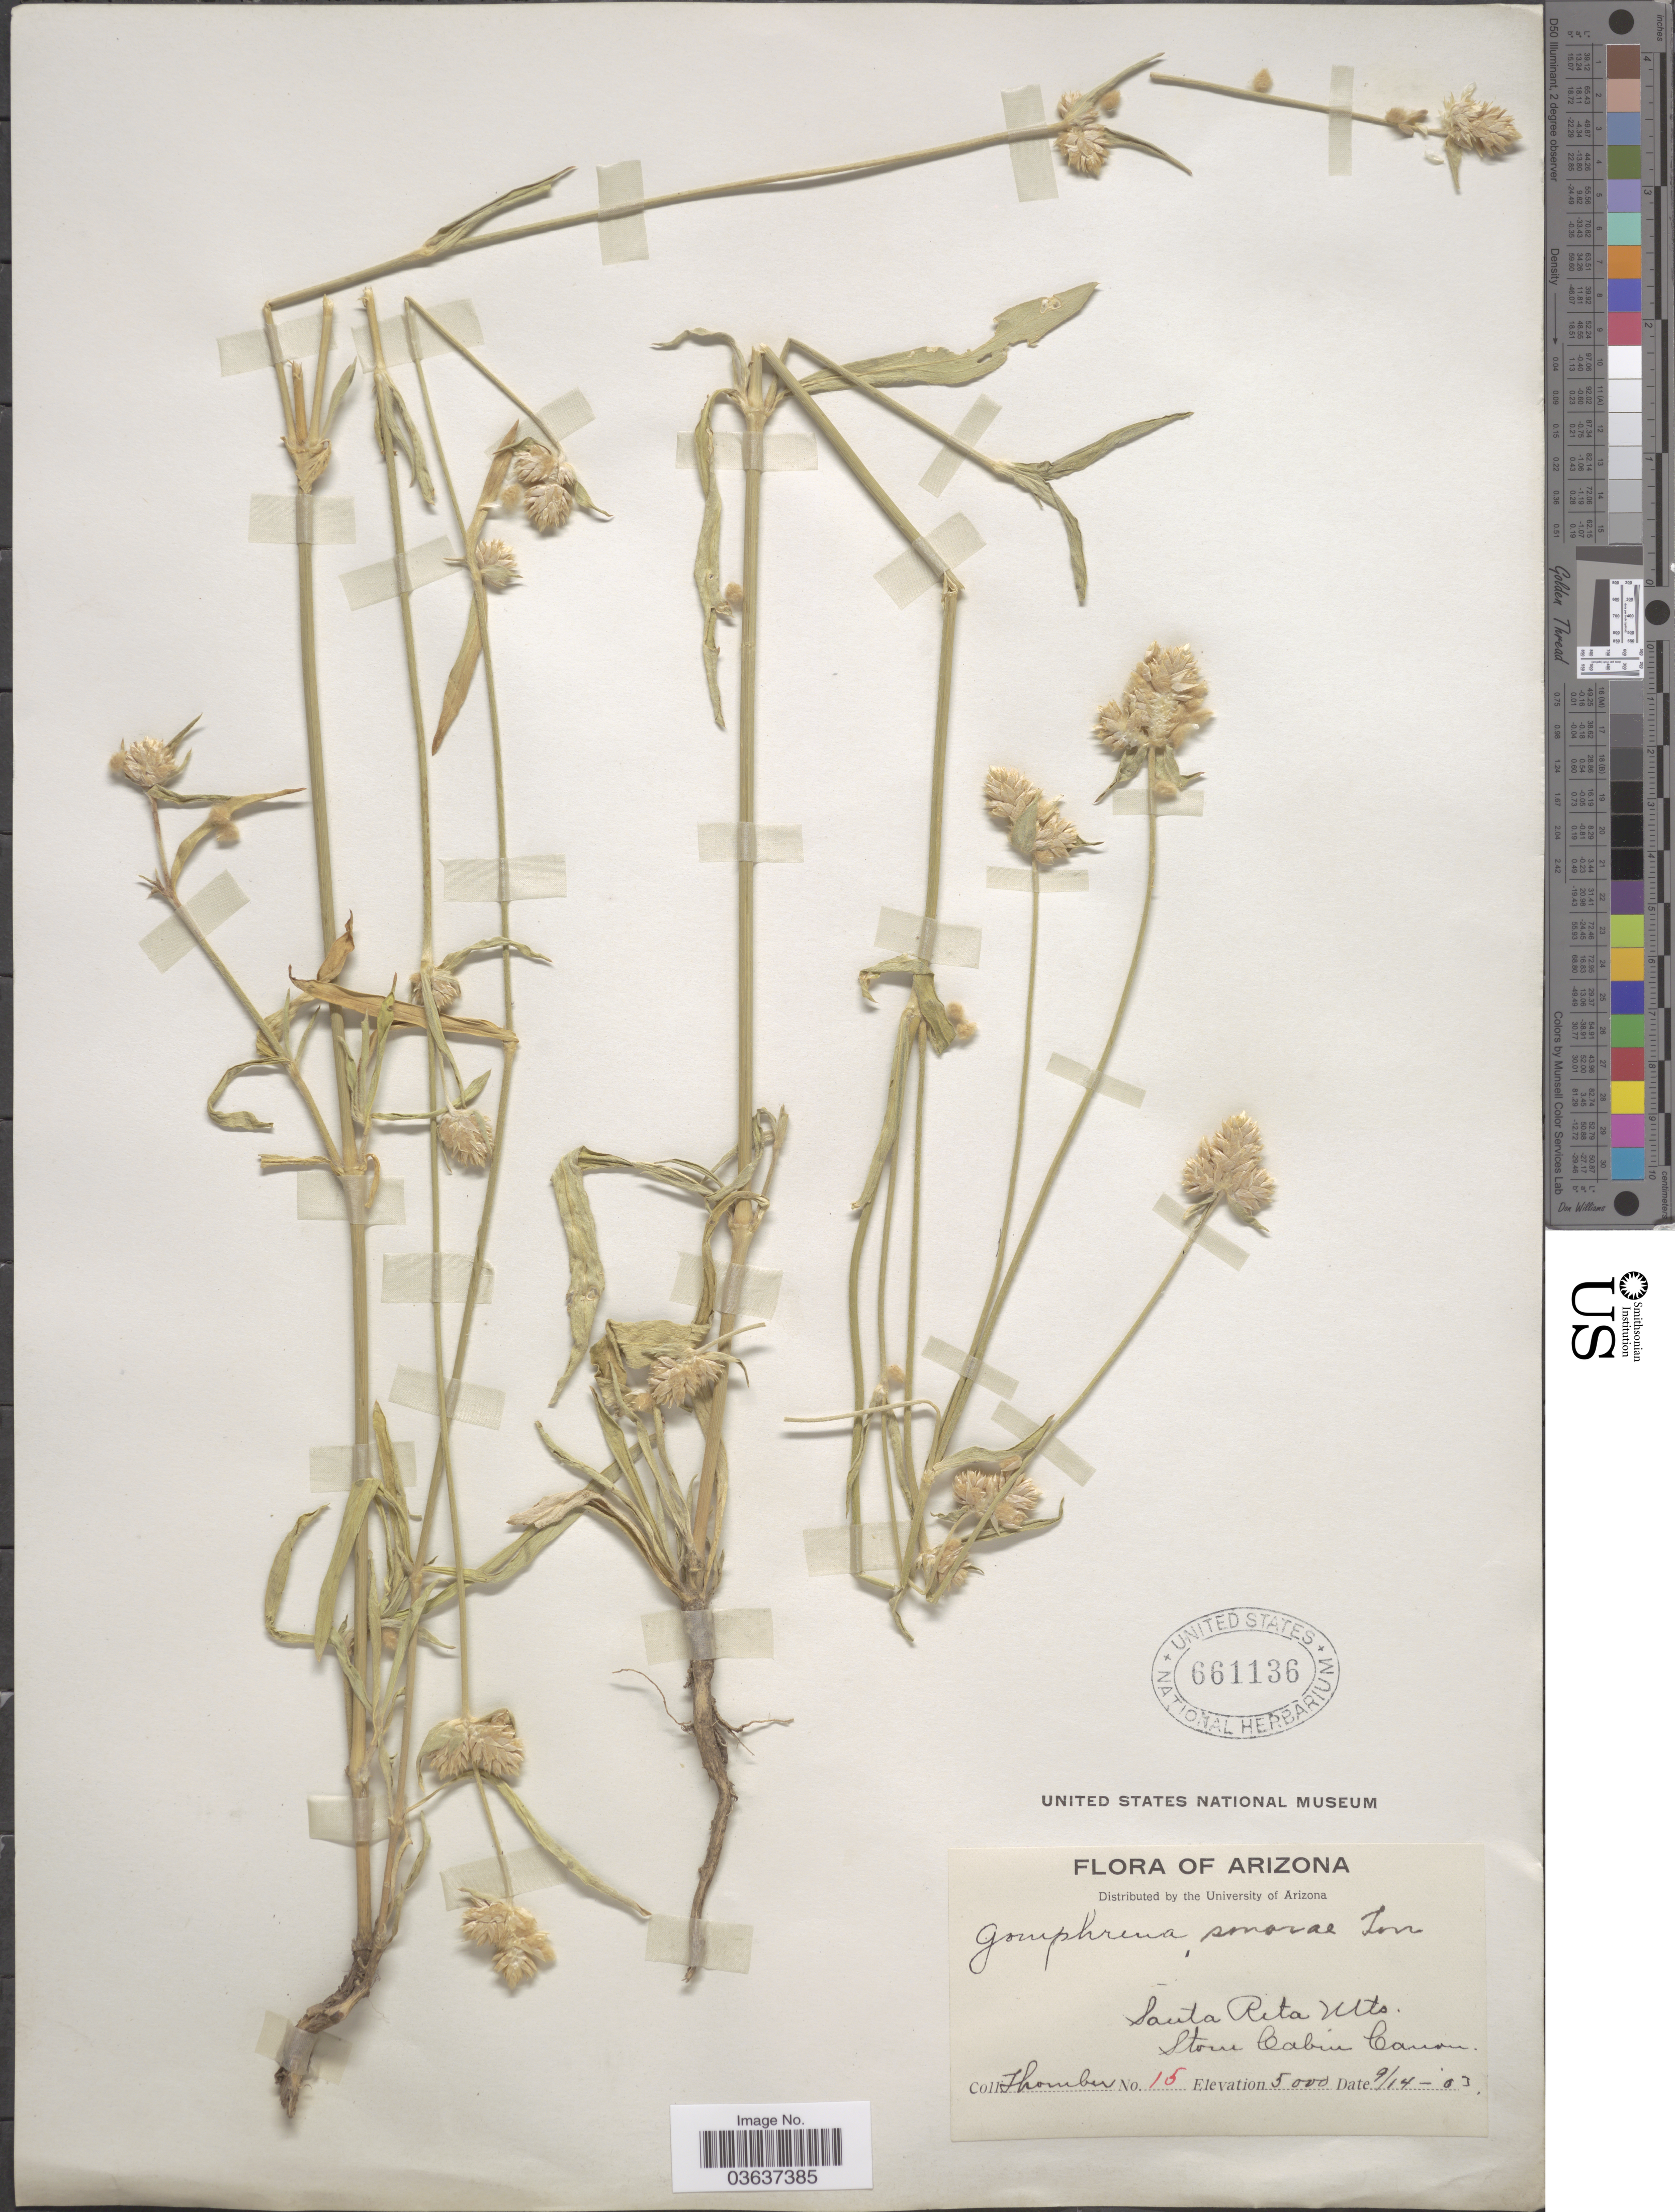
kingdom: Plantae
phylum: Tracheophyta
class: Magnoliopsida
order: Caryophyllales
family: Amaranthaceae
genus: Gomphrena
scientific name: Gomphrena sonorae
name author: Torr. in Emory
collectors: J. Thornber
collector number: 15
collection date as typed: Transcribed d/m/y: 14/9/3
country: United States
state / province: Arizona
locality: Santa Rita Mts. Stone Cabin Canon.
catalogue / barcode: US 661136